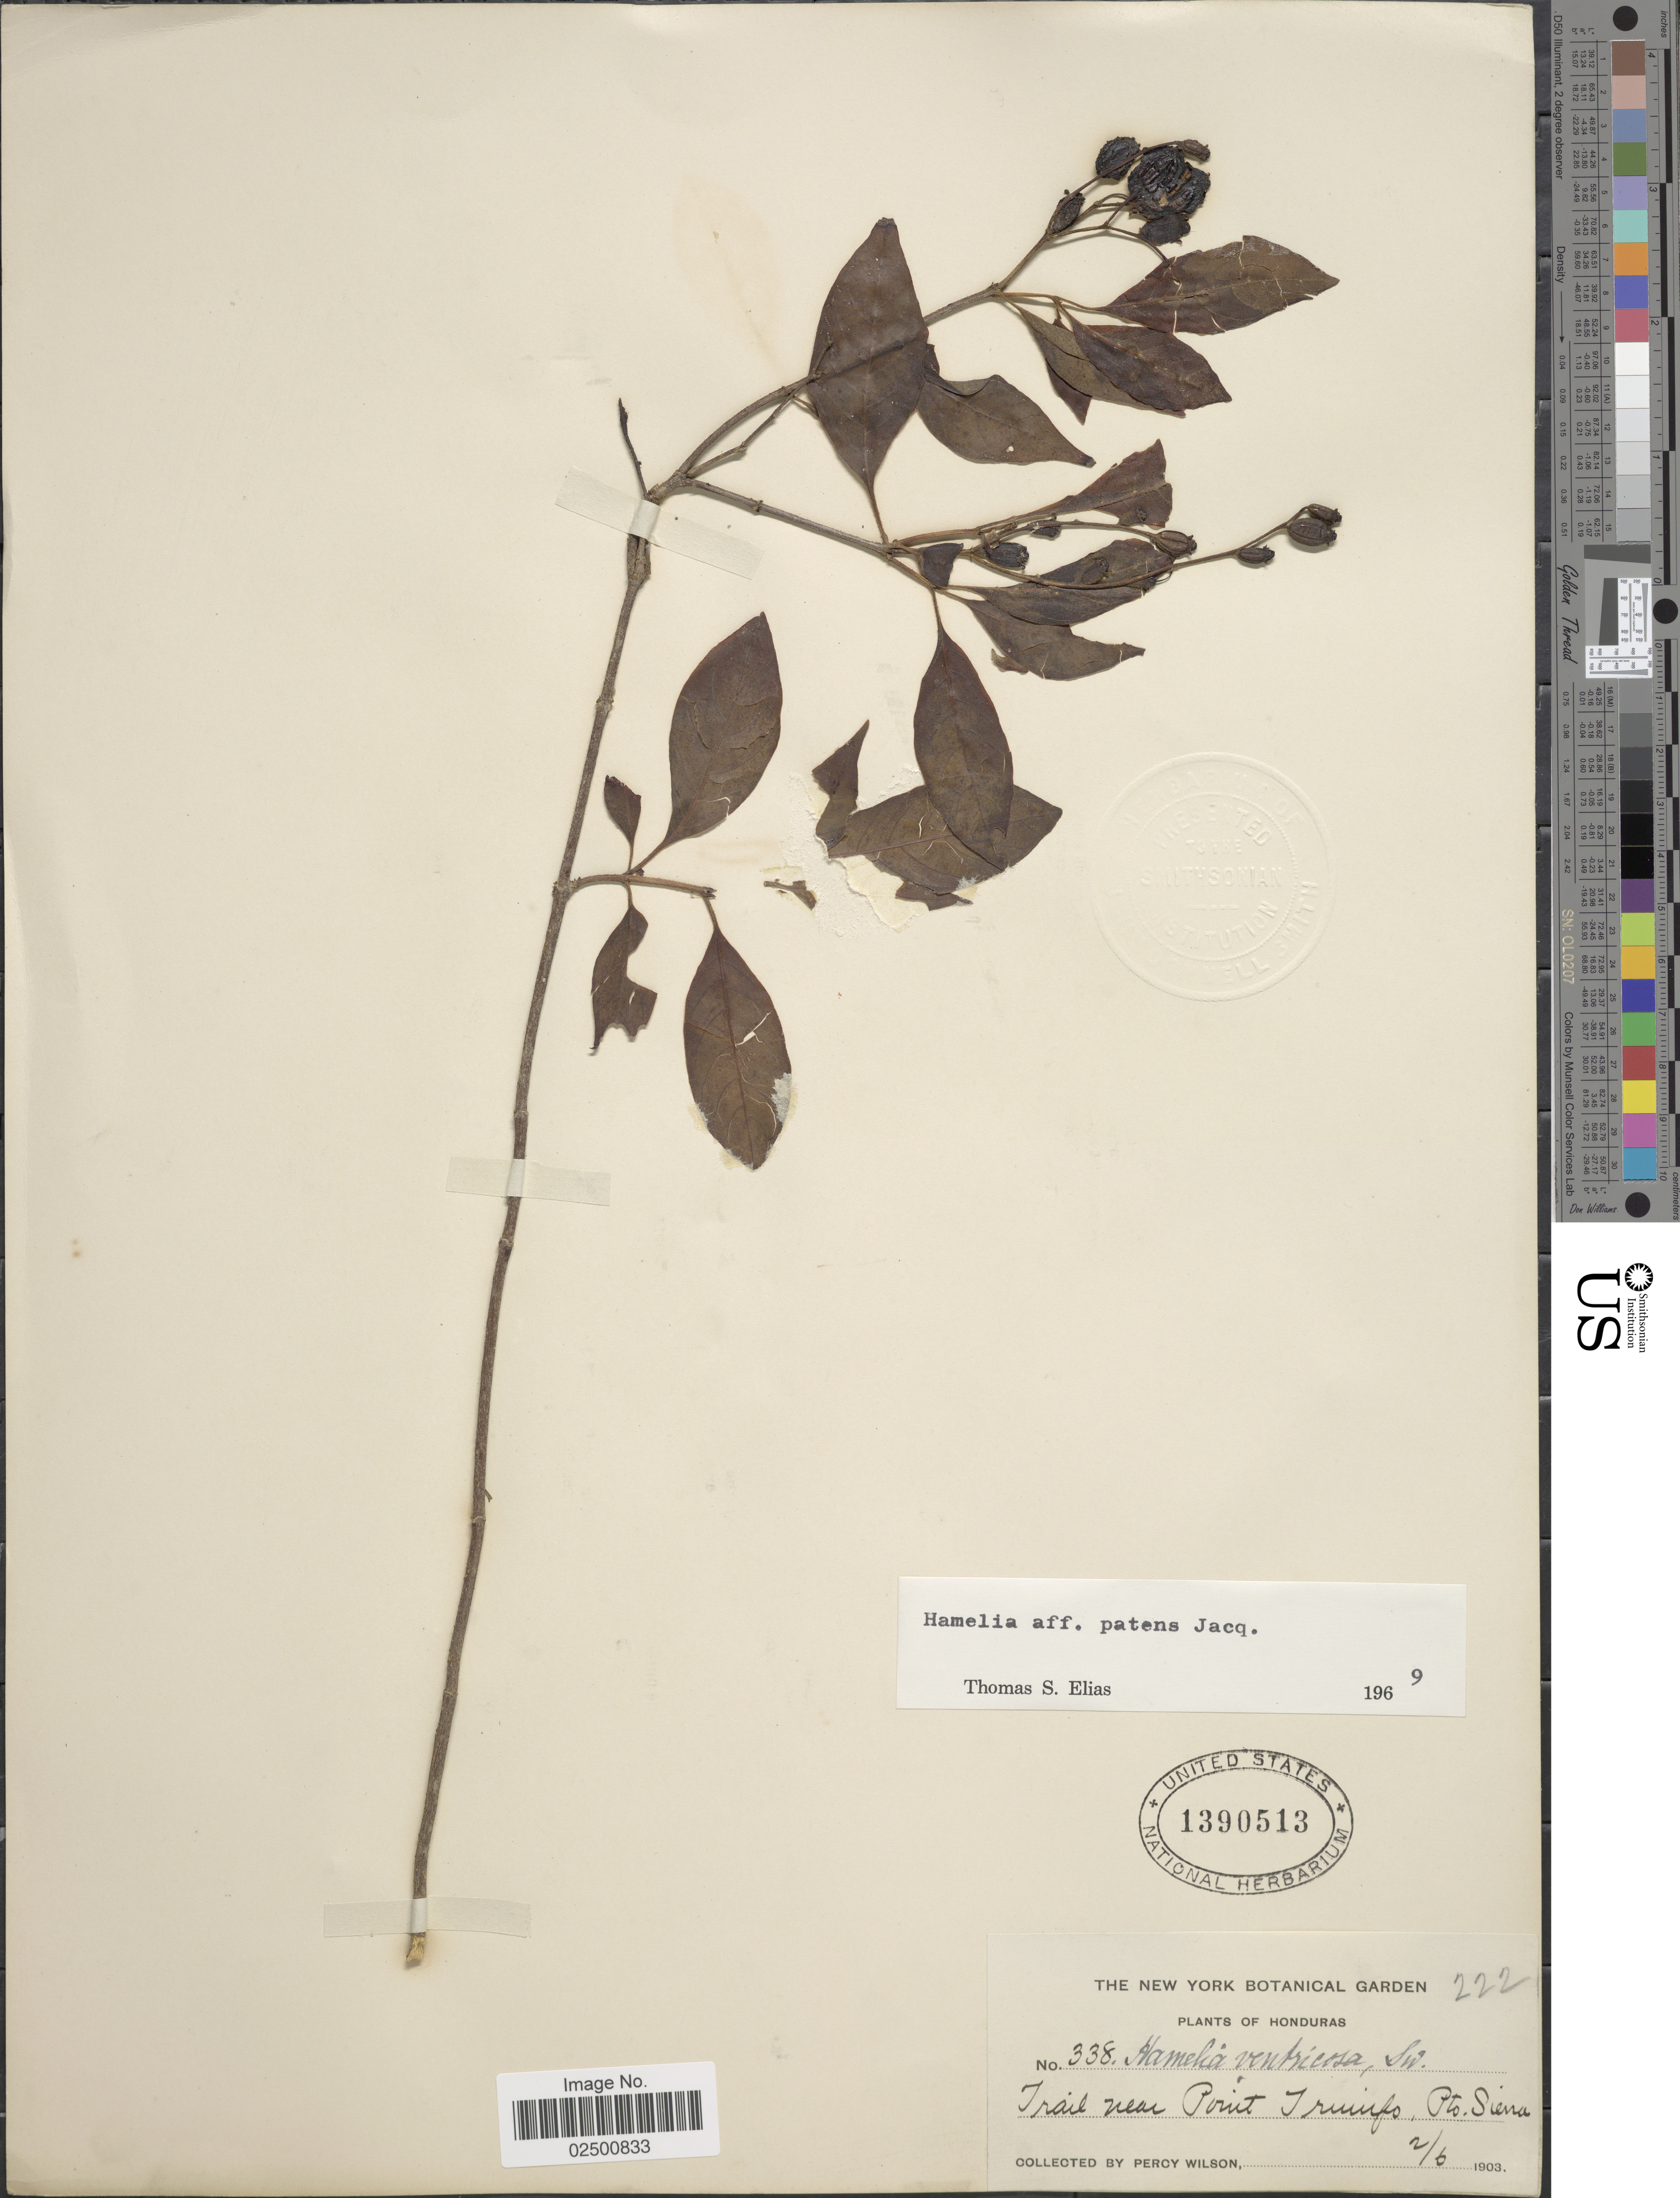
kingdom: Plantae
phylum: Tracheophyta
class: Magnoliopsida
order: Gentianales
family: Rubiaceae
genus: Hamelia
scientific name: Hamelia patens var. patens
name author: Jacq.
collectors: P. Wilson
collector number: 338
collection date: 1903-02-06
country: Honduras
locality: Trail near Point Triunfo, Pto. Sierra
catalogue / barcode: US 1390513